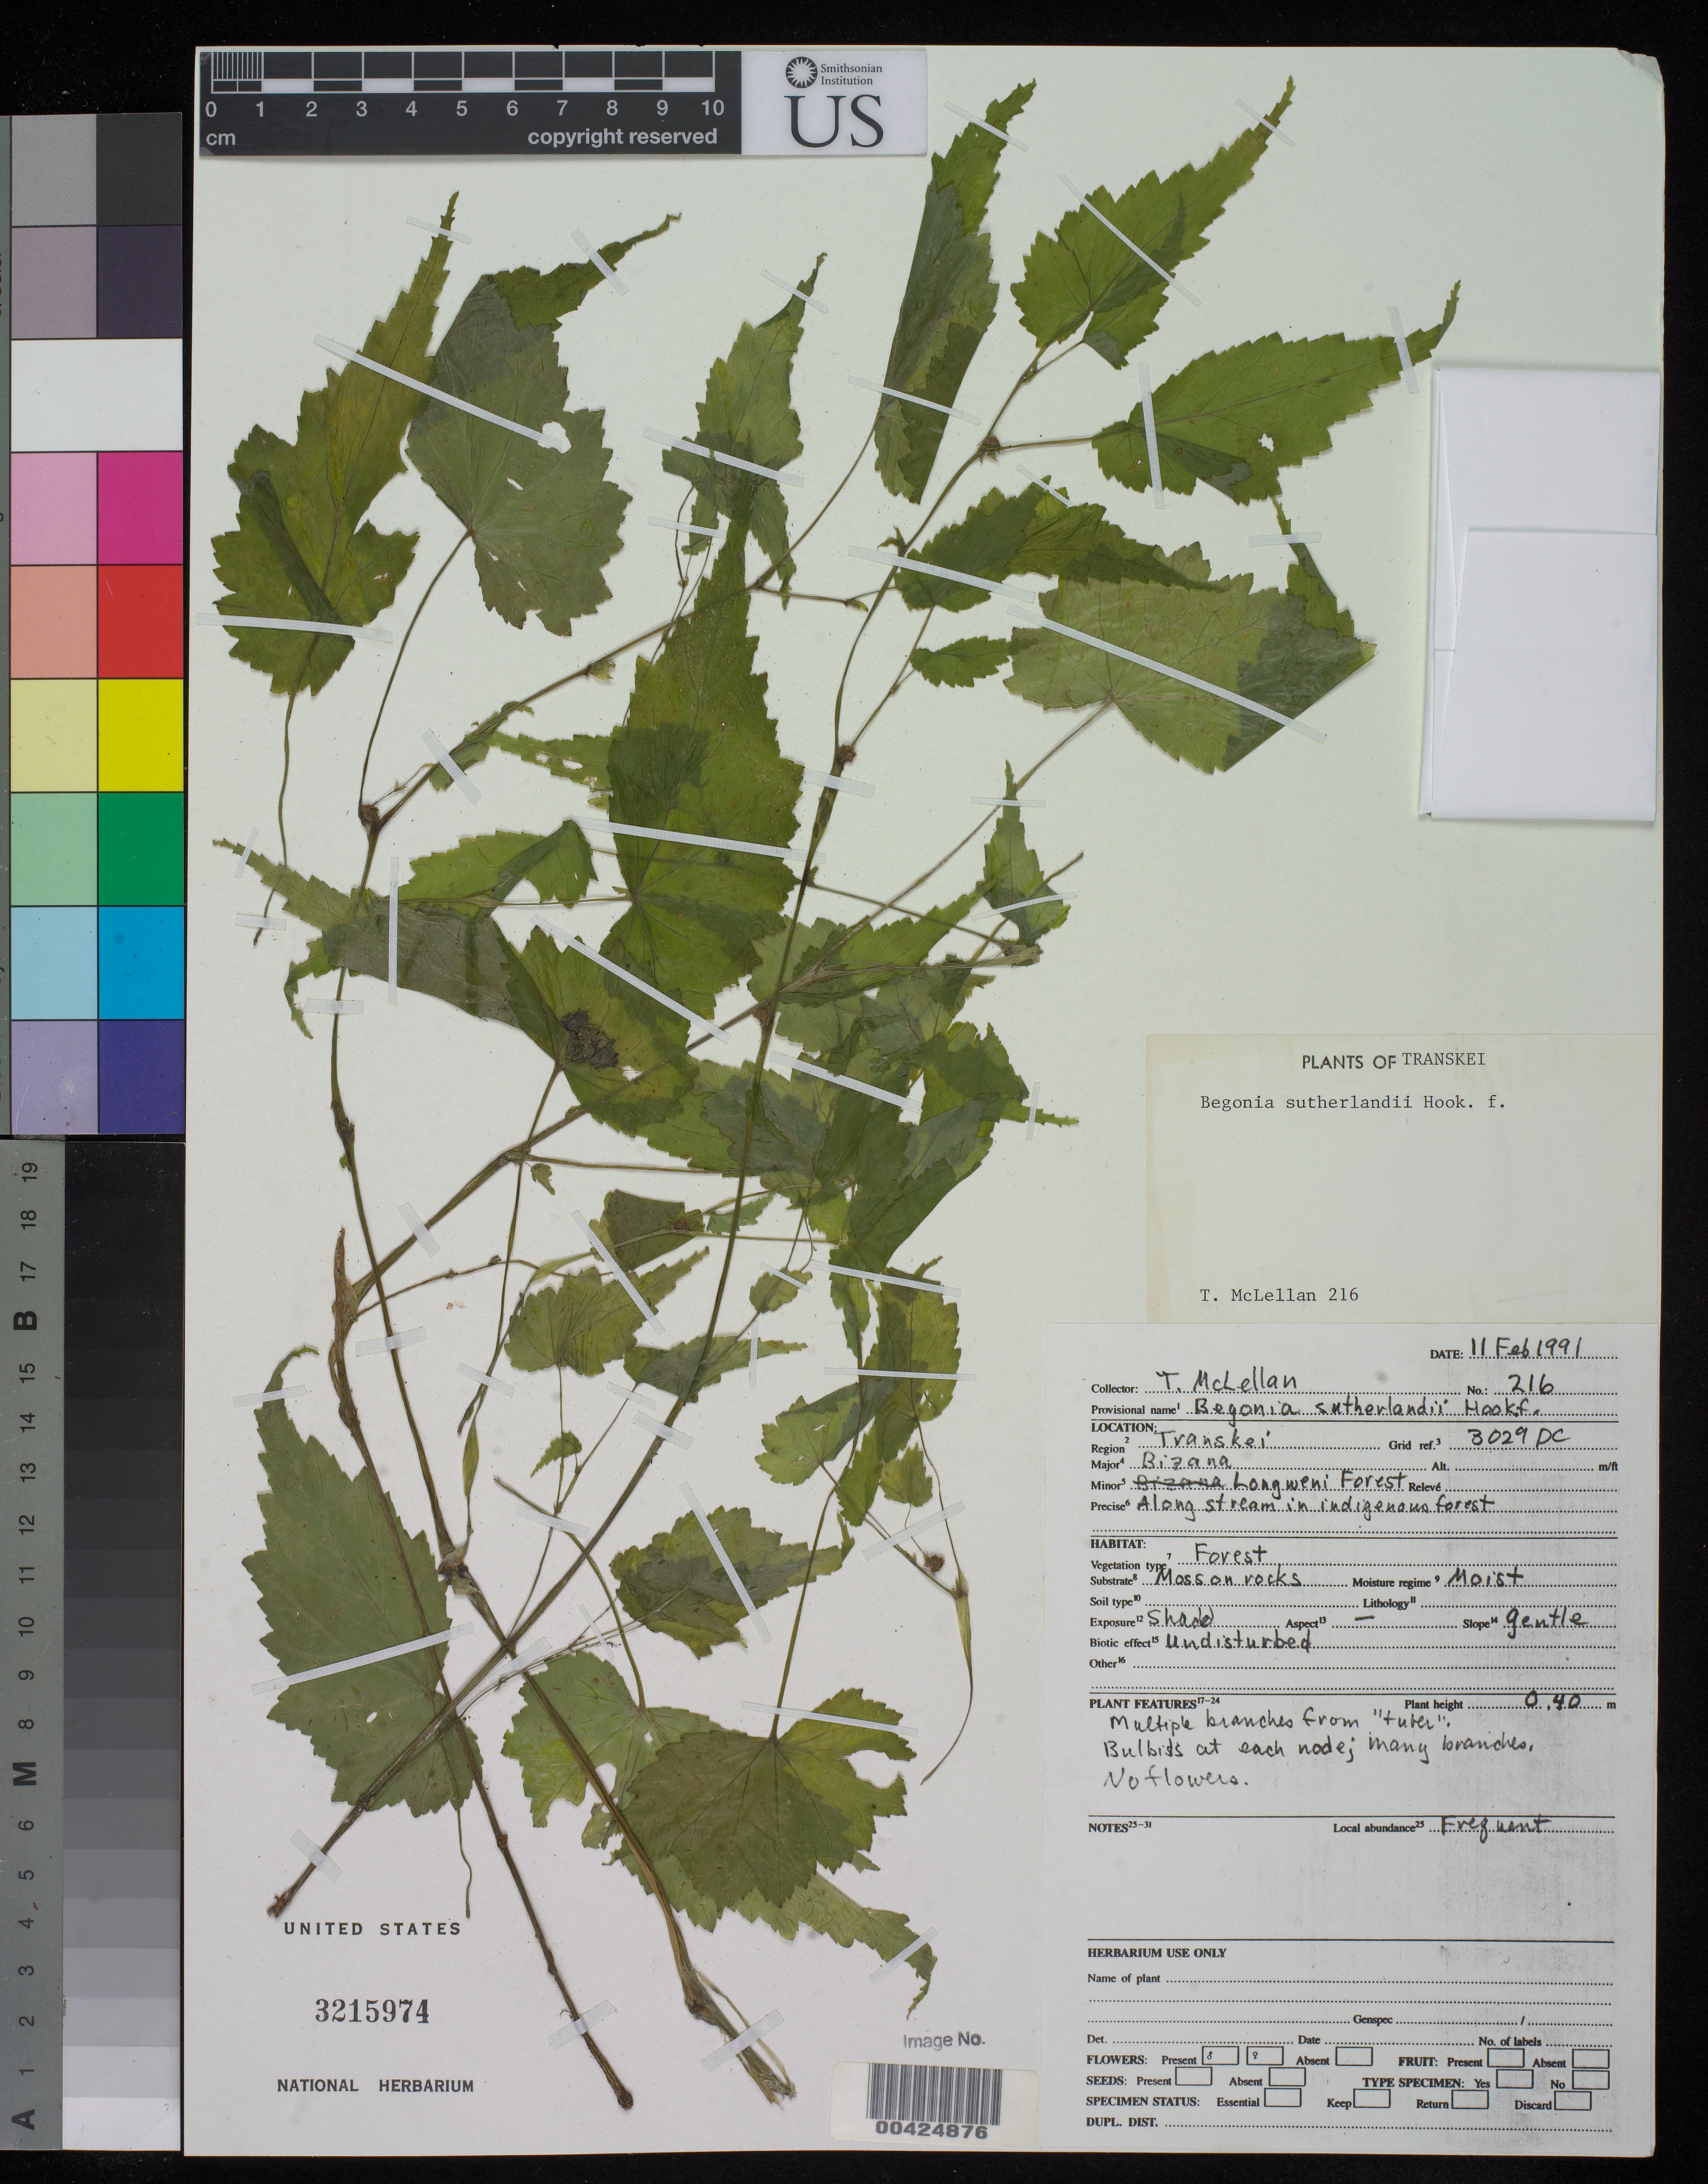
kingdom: Plantae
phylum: Tracheophyta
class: Magnoliopsida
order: Cucurbitales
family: Begoniaceae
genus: Begonia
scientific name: Begonia sutherlandii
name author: Hook. f.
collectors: T. McLellan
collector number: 216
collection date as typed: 11 Feb 1991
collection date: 1991-02-11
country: South Africa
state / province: Eastern Cape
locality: Longweni Forest. Transkei.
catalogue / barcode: US 3215974